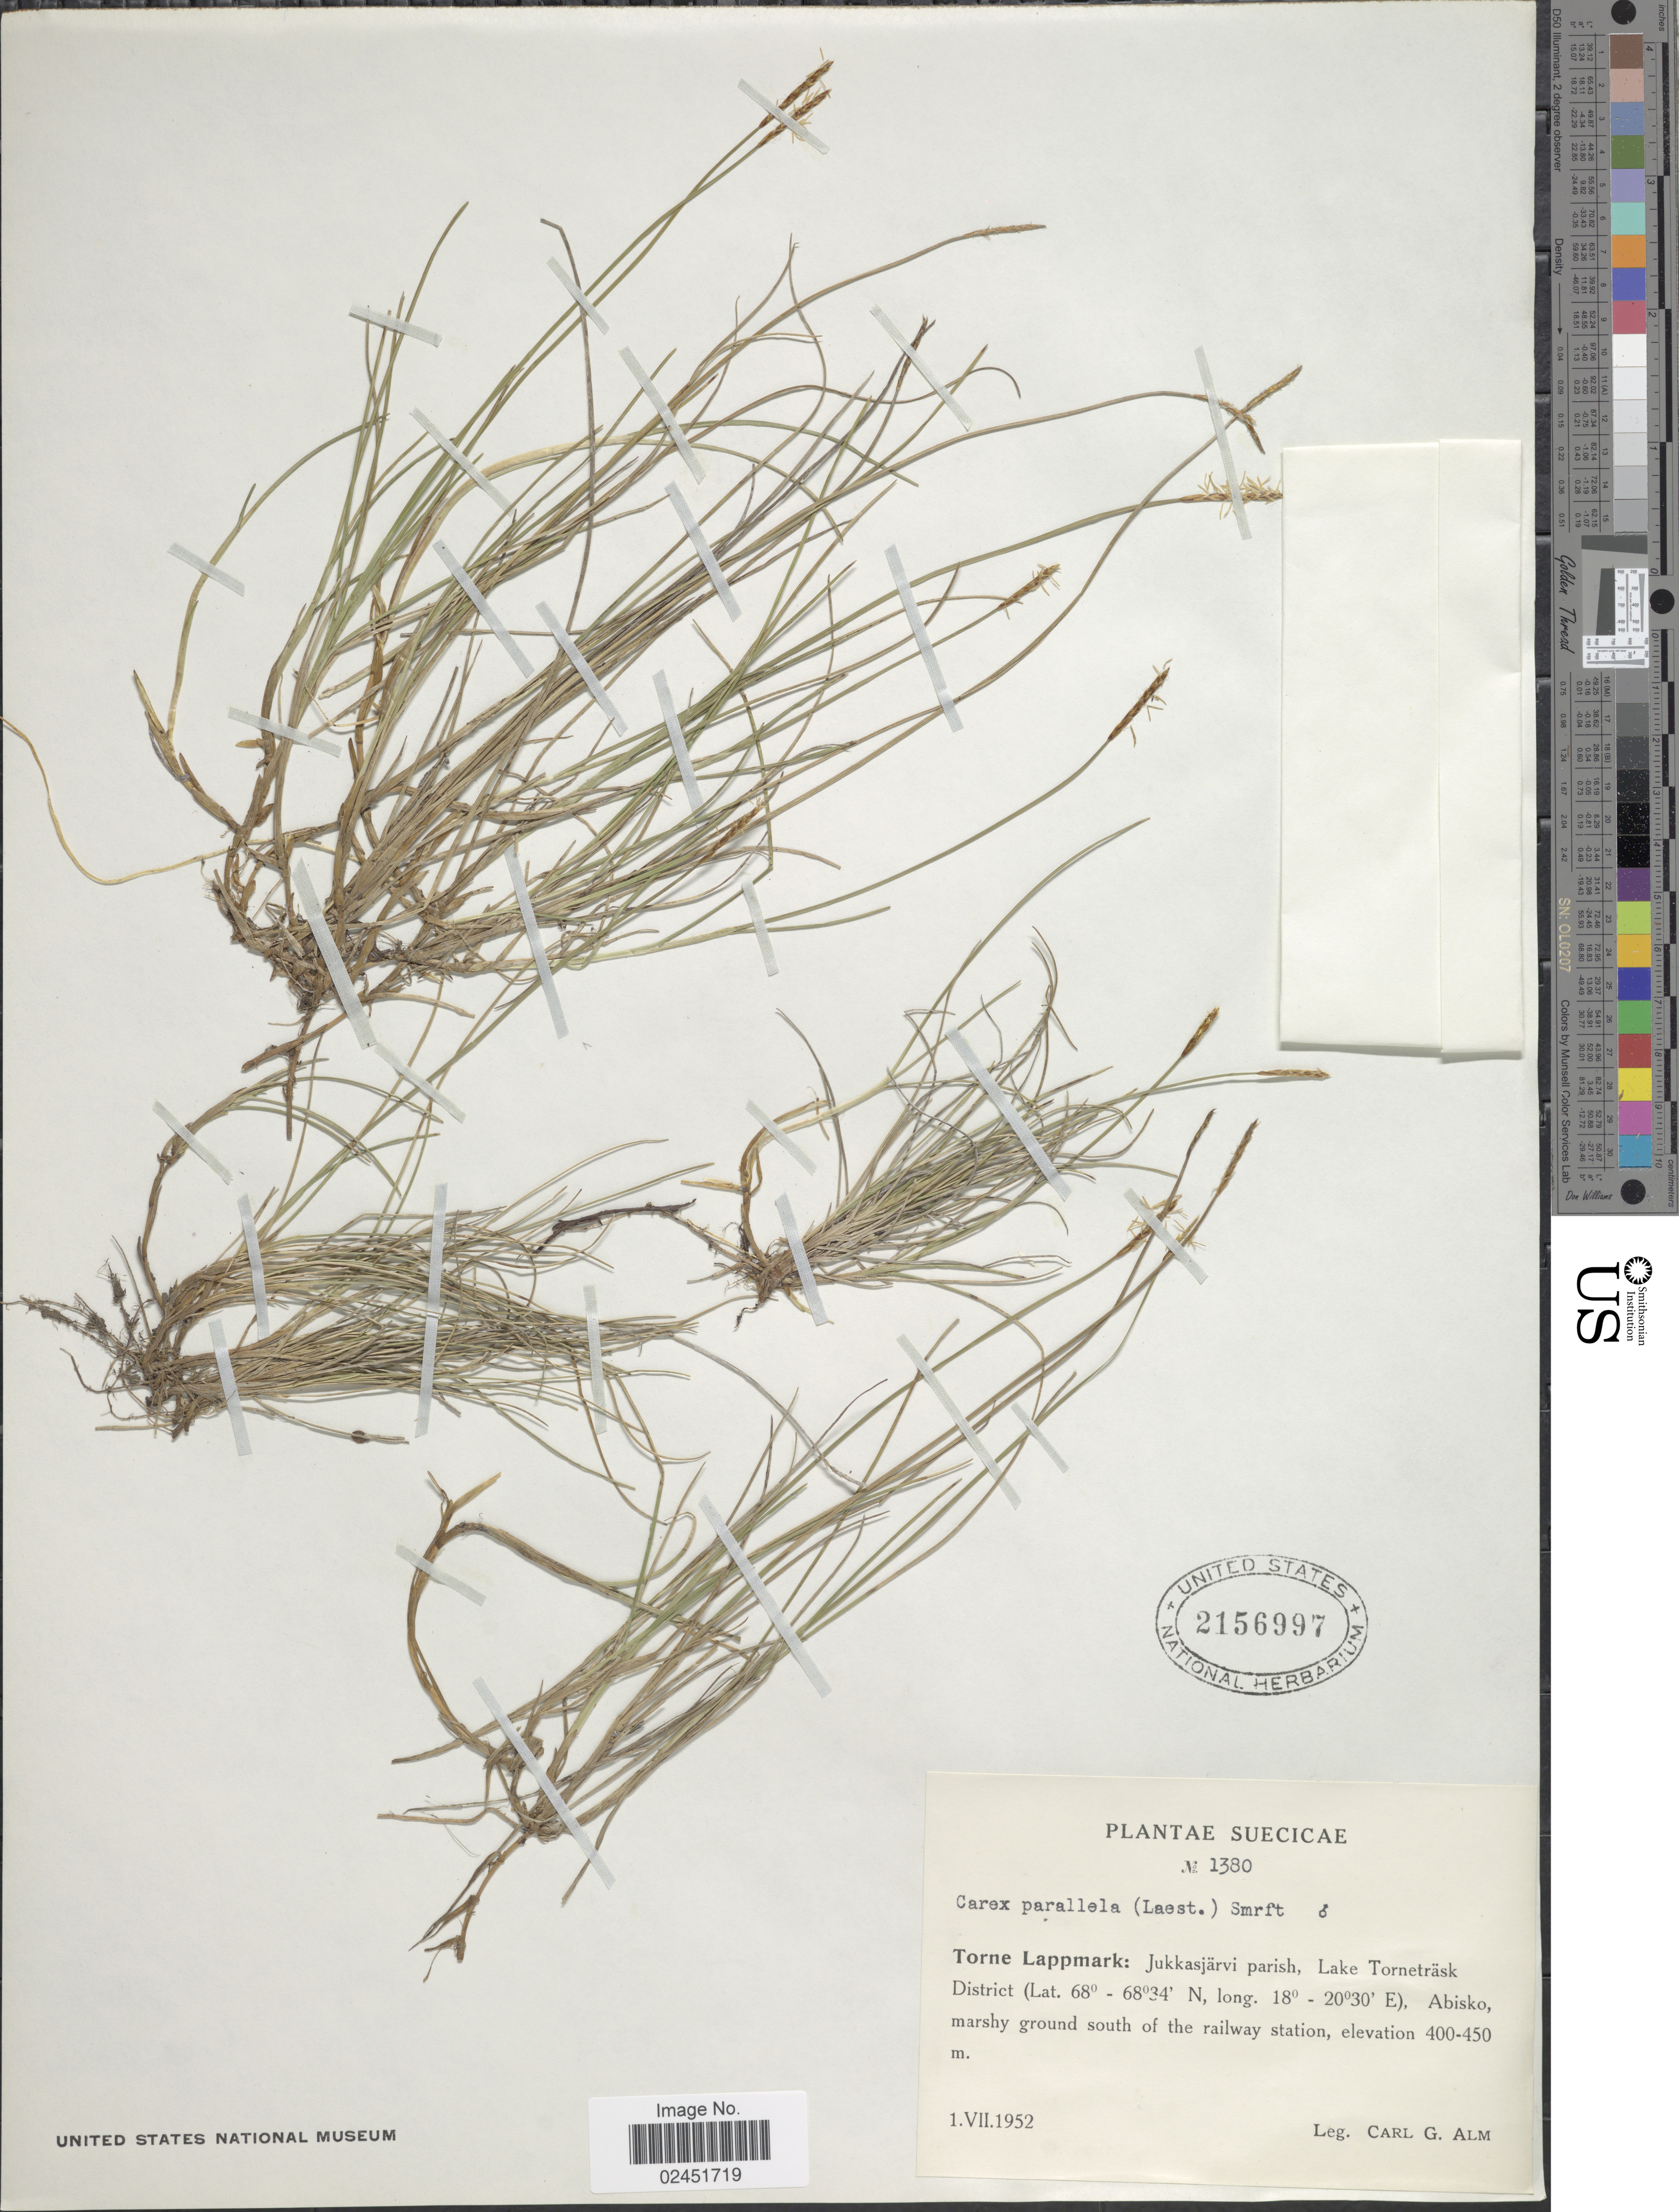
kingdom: Plantae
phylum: Tracheophyta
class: Liliopsida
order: Poales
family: Cyperaceae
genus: Carex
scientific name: Carex parallela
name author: (Laest.) Sommerf.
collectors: C. G. Alm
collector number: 1380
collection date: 1952-07-01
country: Sweden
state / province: Norrbotten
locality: Suecicae. Torne Lappmark: Jukkasjarvi parish, Lake Tornetrask District, Abisko, marshy ground south of the railway station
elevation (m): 400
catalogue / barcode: US 2156997